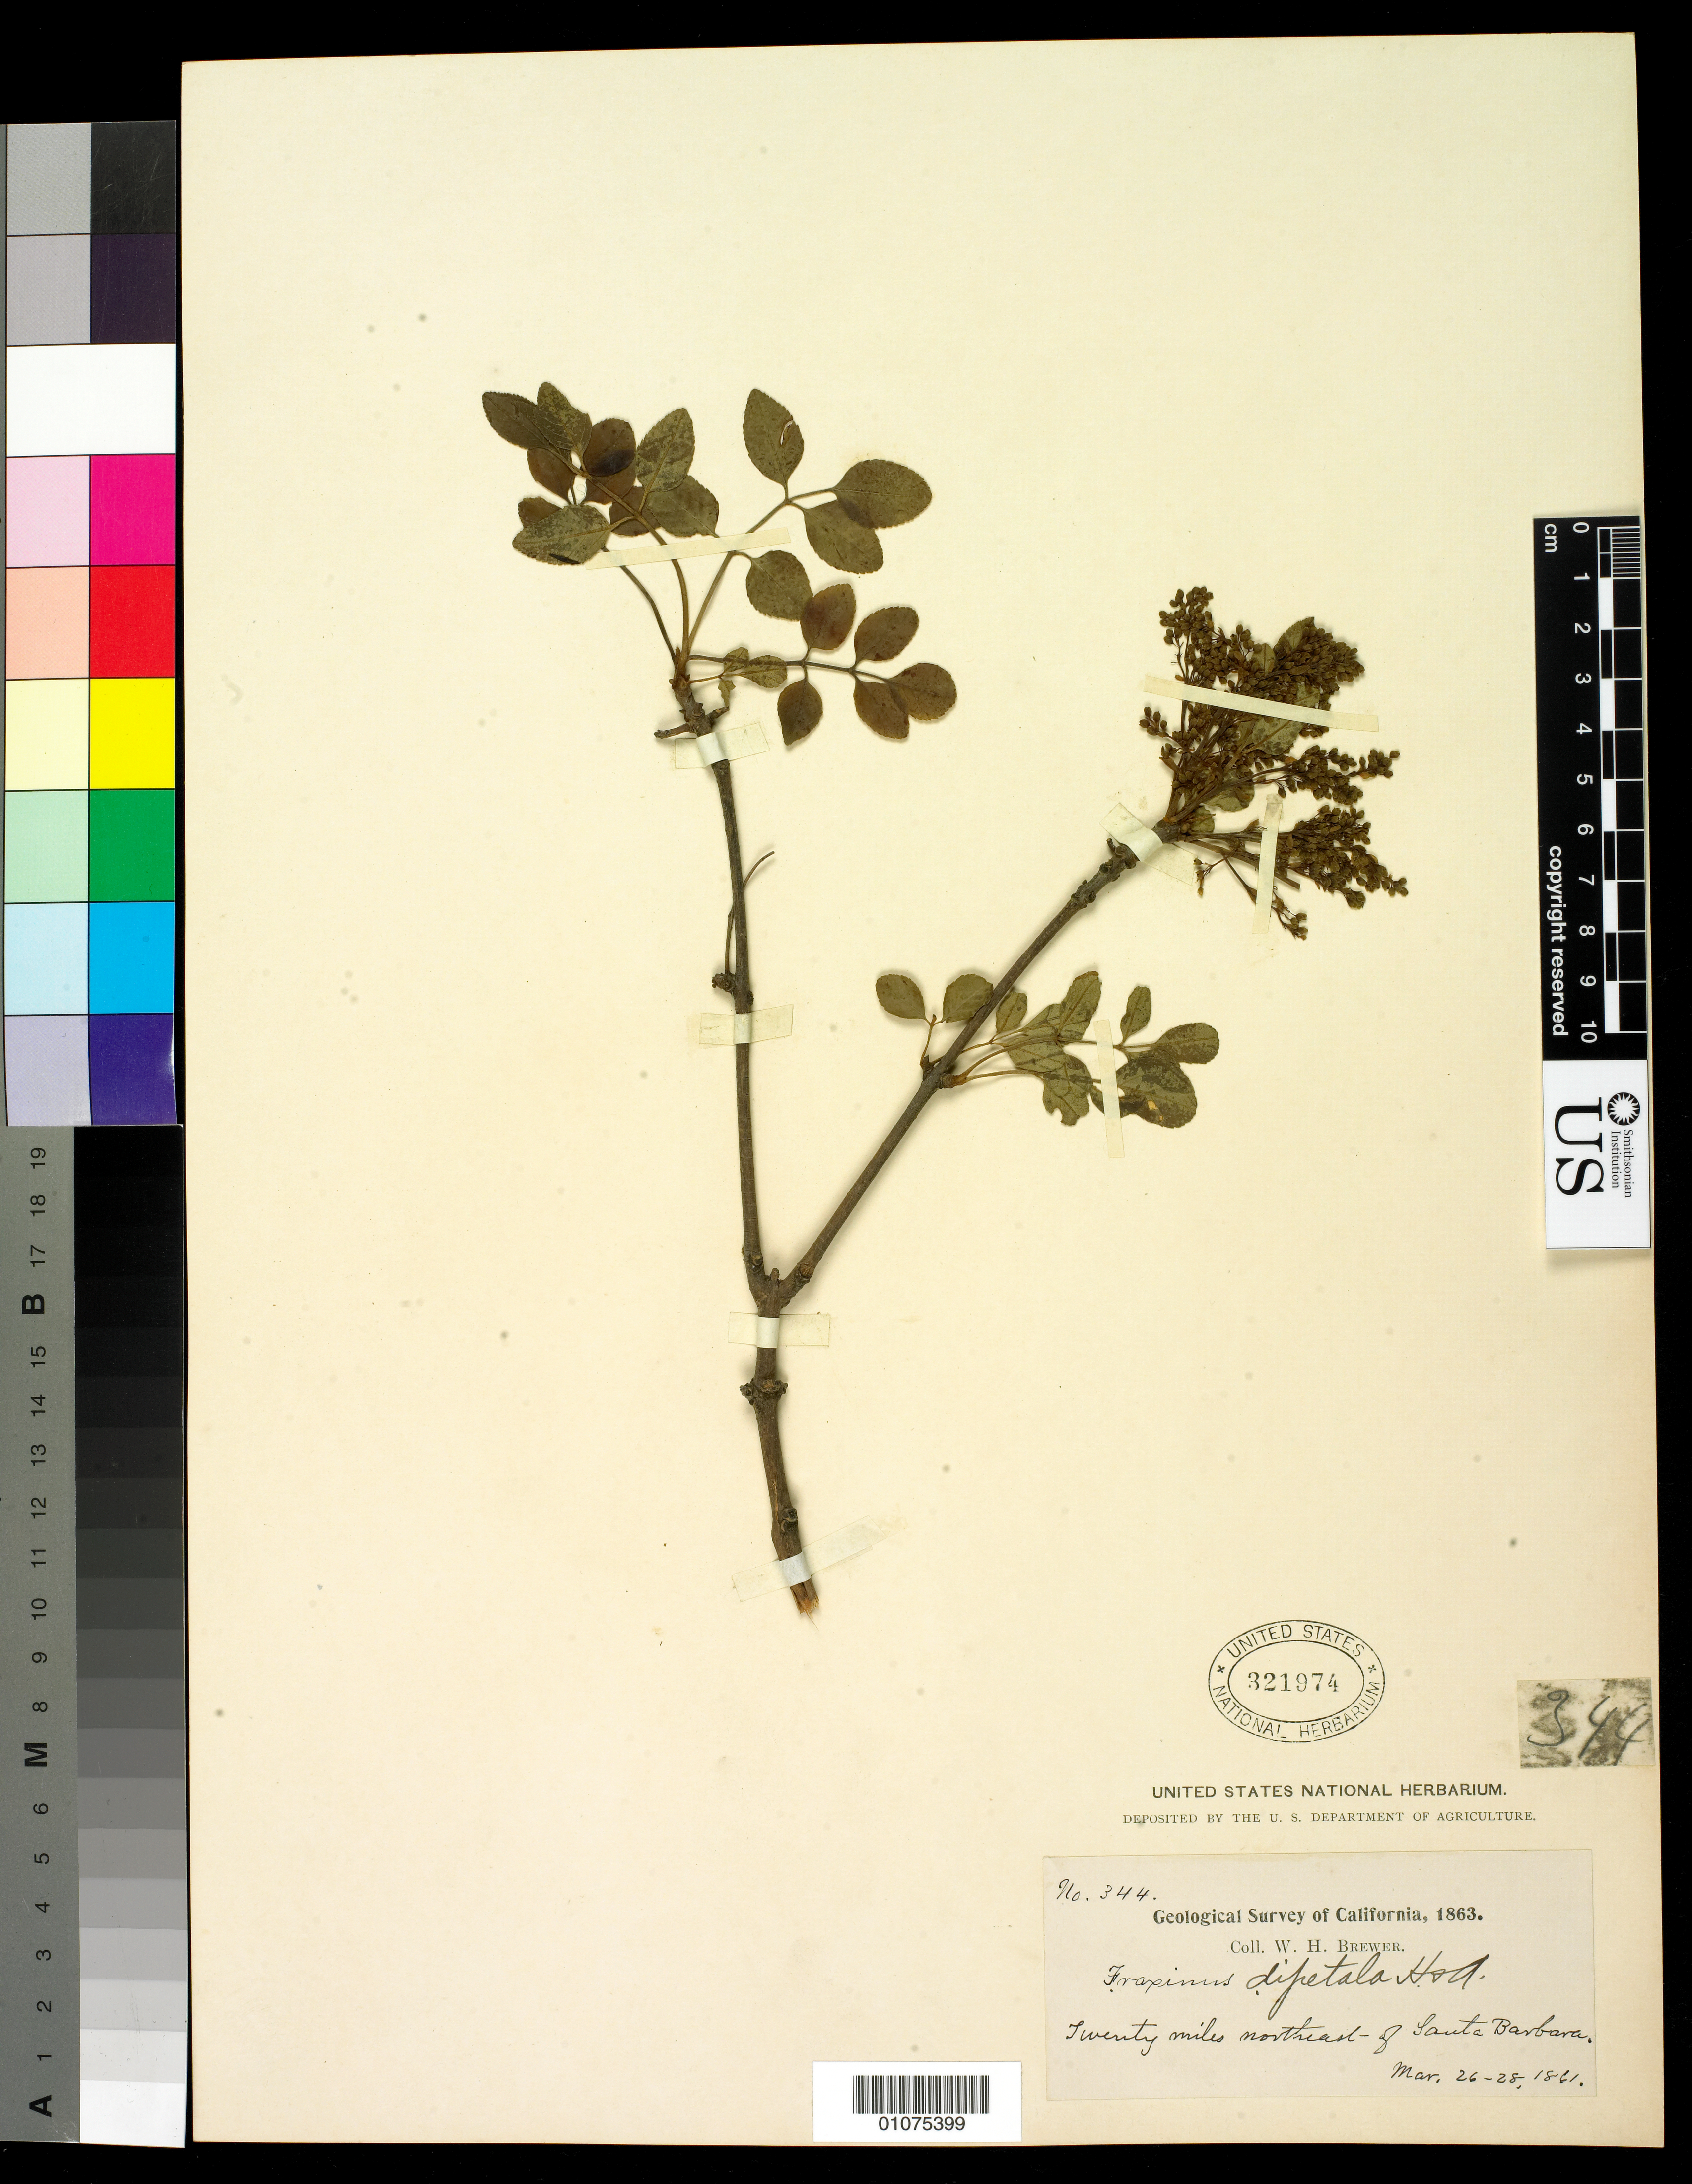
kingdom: Plantae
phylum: Tracheophyta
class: Magnoliopsida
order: Lamiales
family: Oleaceae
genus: Fraxinus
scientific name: Fraxinus dipetala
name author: Hook. & Arn.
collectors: W. H. Brewer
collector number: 344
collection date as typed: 26 Mar 1861 to 28 Mar 1861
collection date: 1861-03-26/1861-03-28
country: United States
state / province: California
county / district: Santa Barbara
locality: Twenty miles northeast of Santa Barbara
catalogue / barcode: US 321974